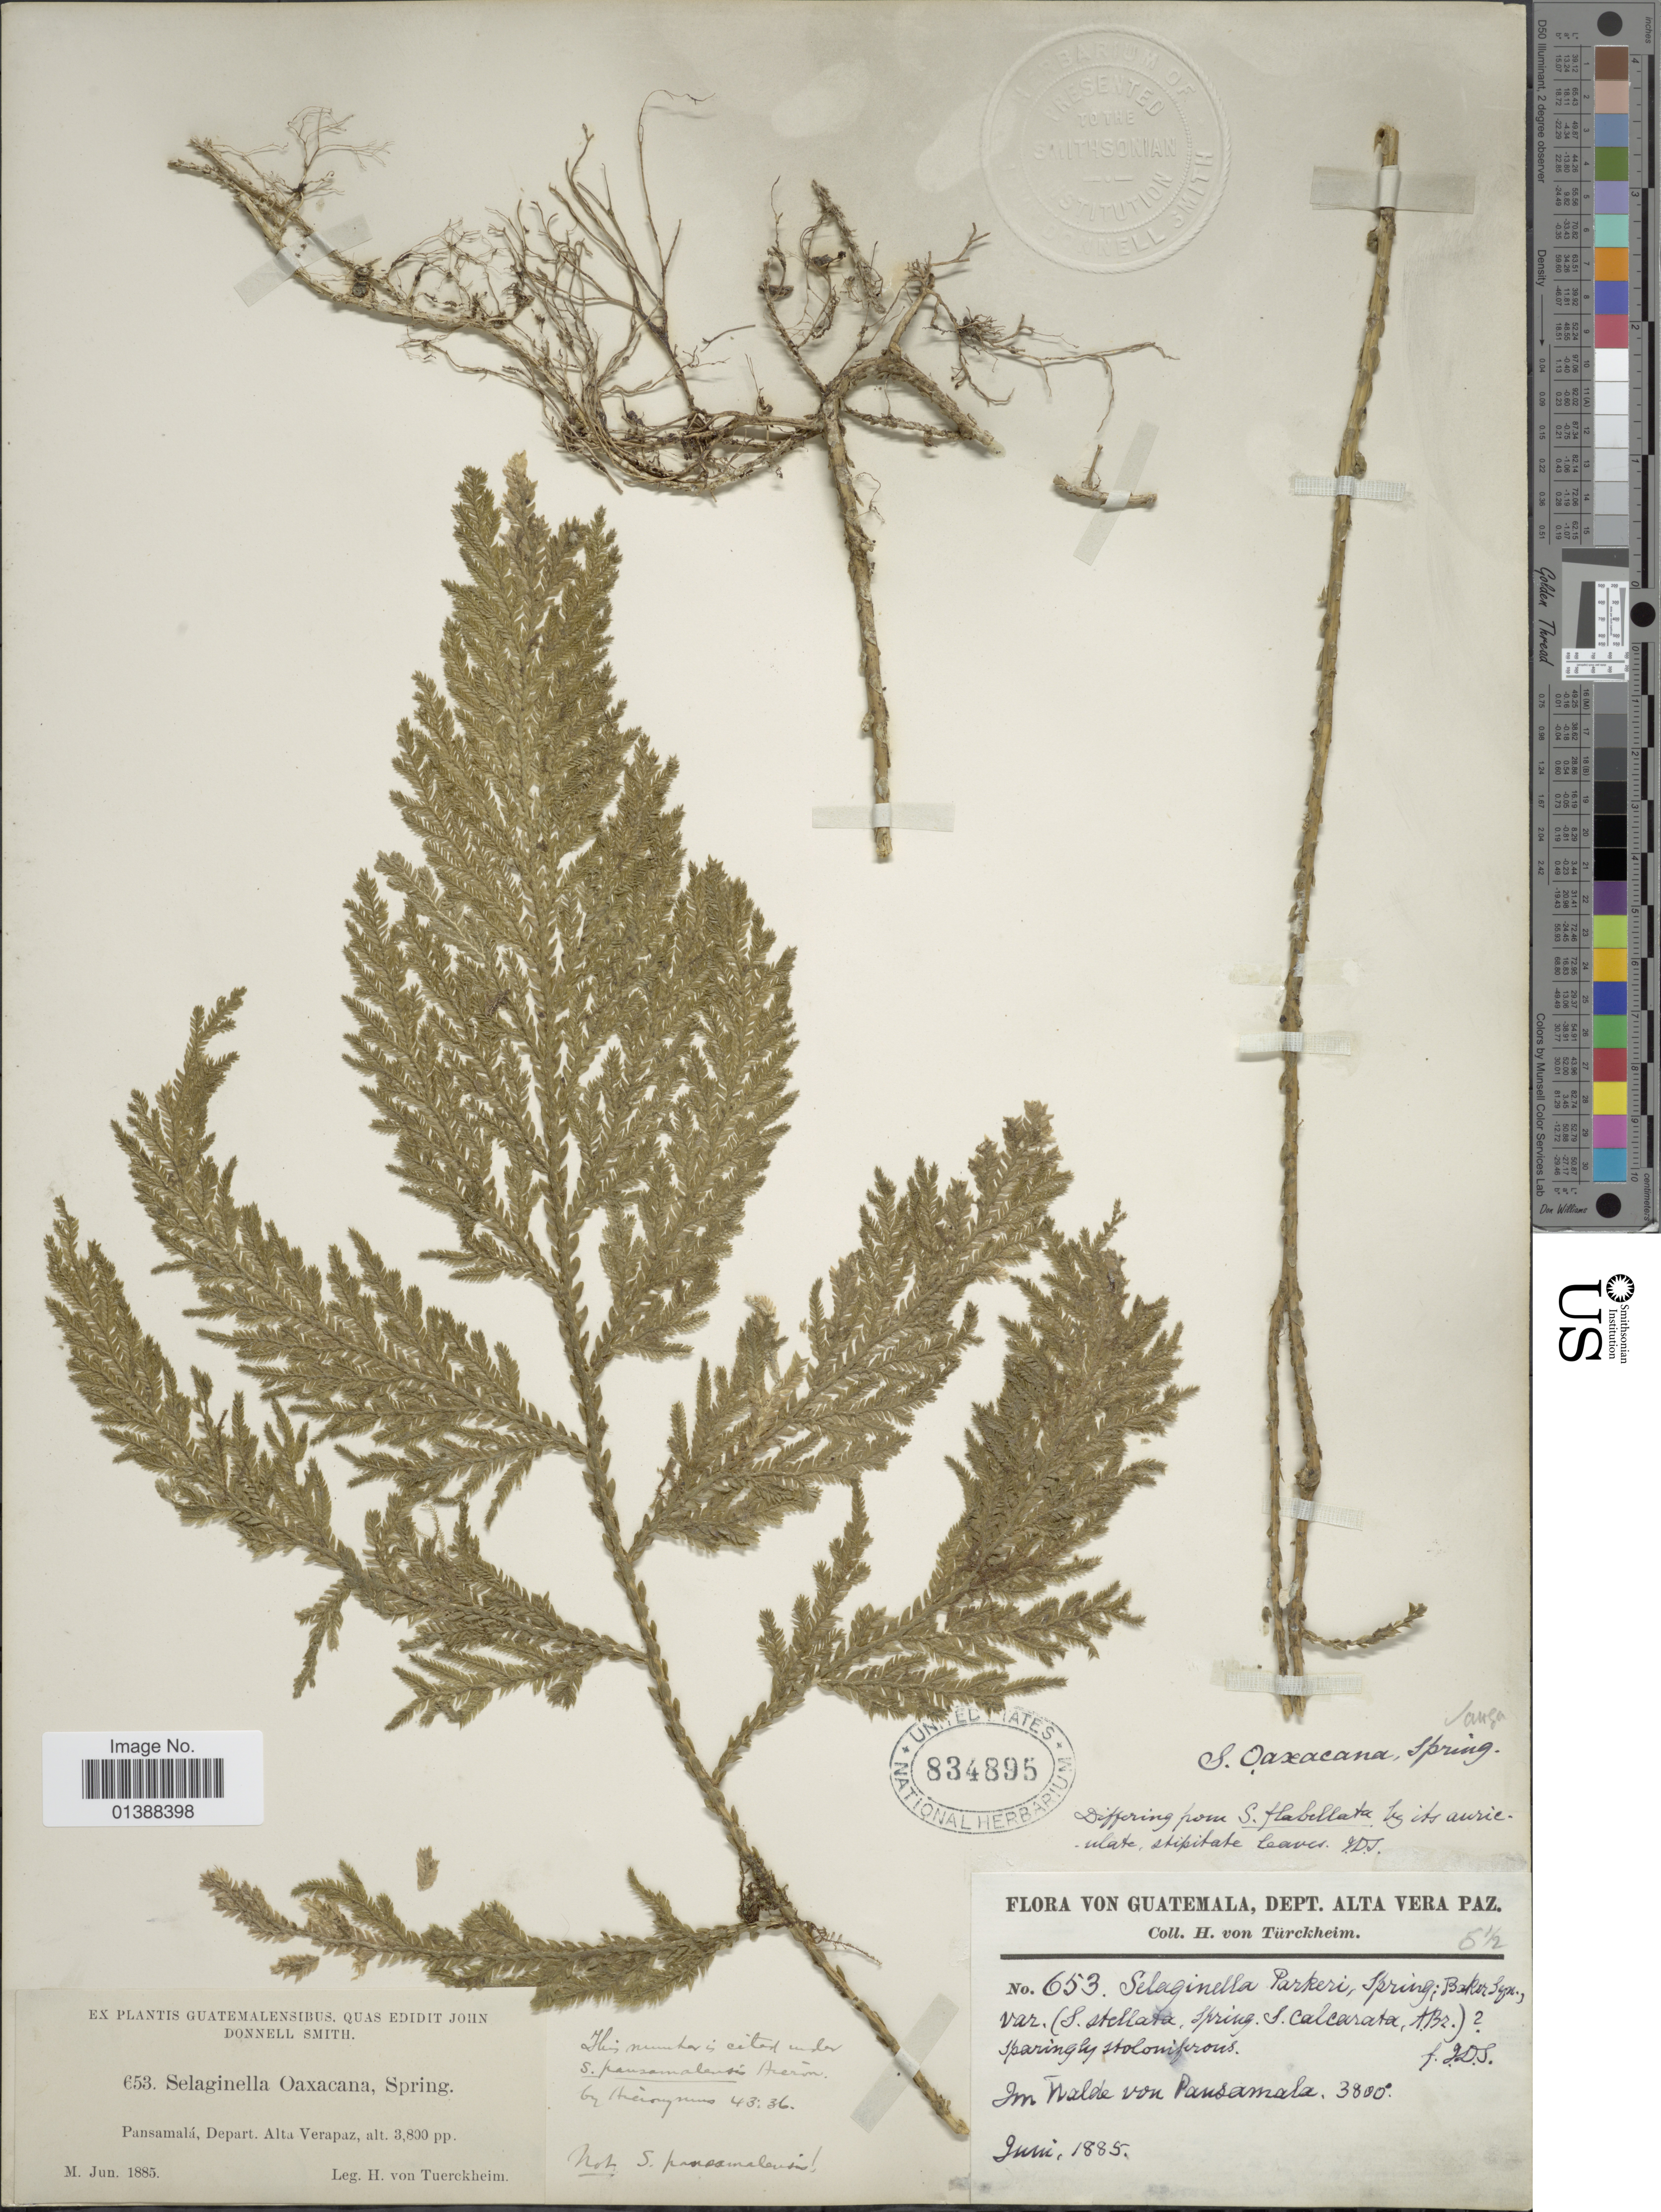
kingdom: Plantae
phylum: Tracheophyta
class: Lycopodiopsida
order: Selaginellales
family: Selaginellaceae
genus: Selaginella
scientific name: Selaginella oaxacana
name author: Spring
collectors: H. von Türckheim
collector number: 653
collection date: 1885-06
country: Guatemala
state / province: Alta Verapaz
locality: Pansamalá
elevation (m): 1158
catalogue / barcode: US 834895